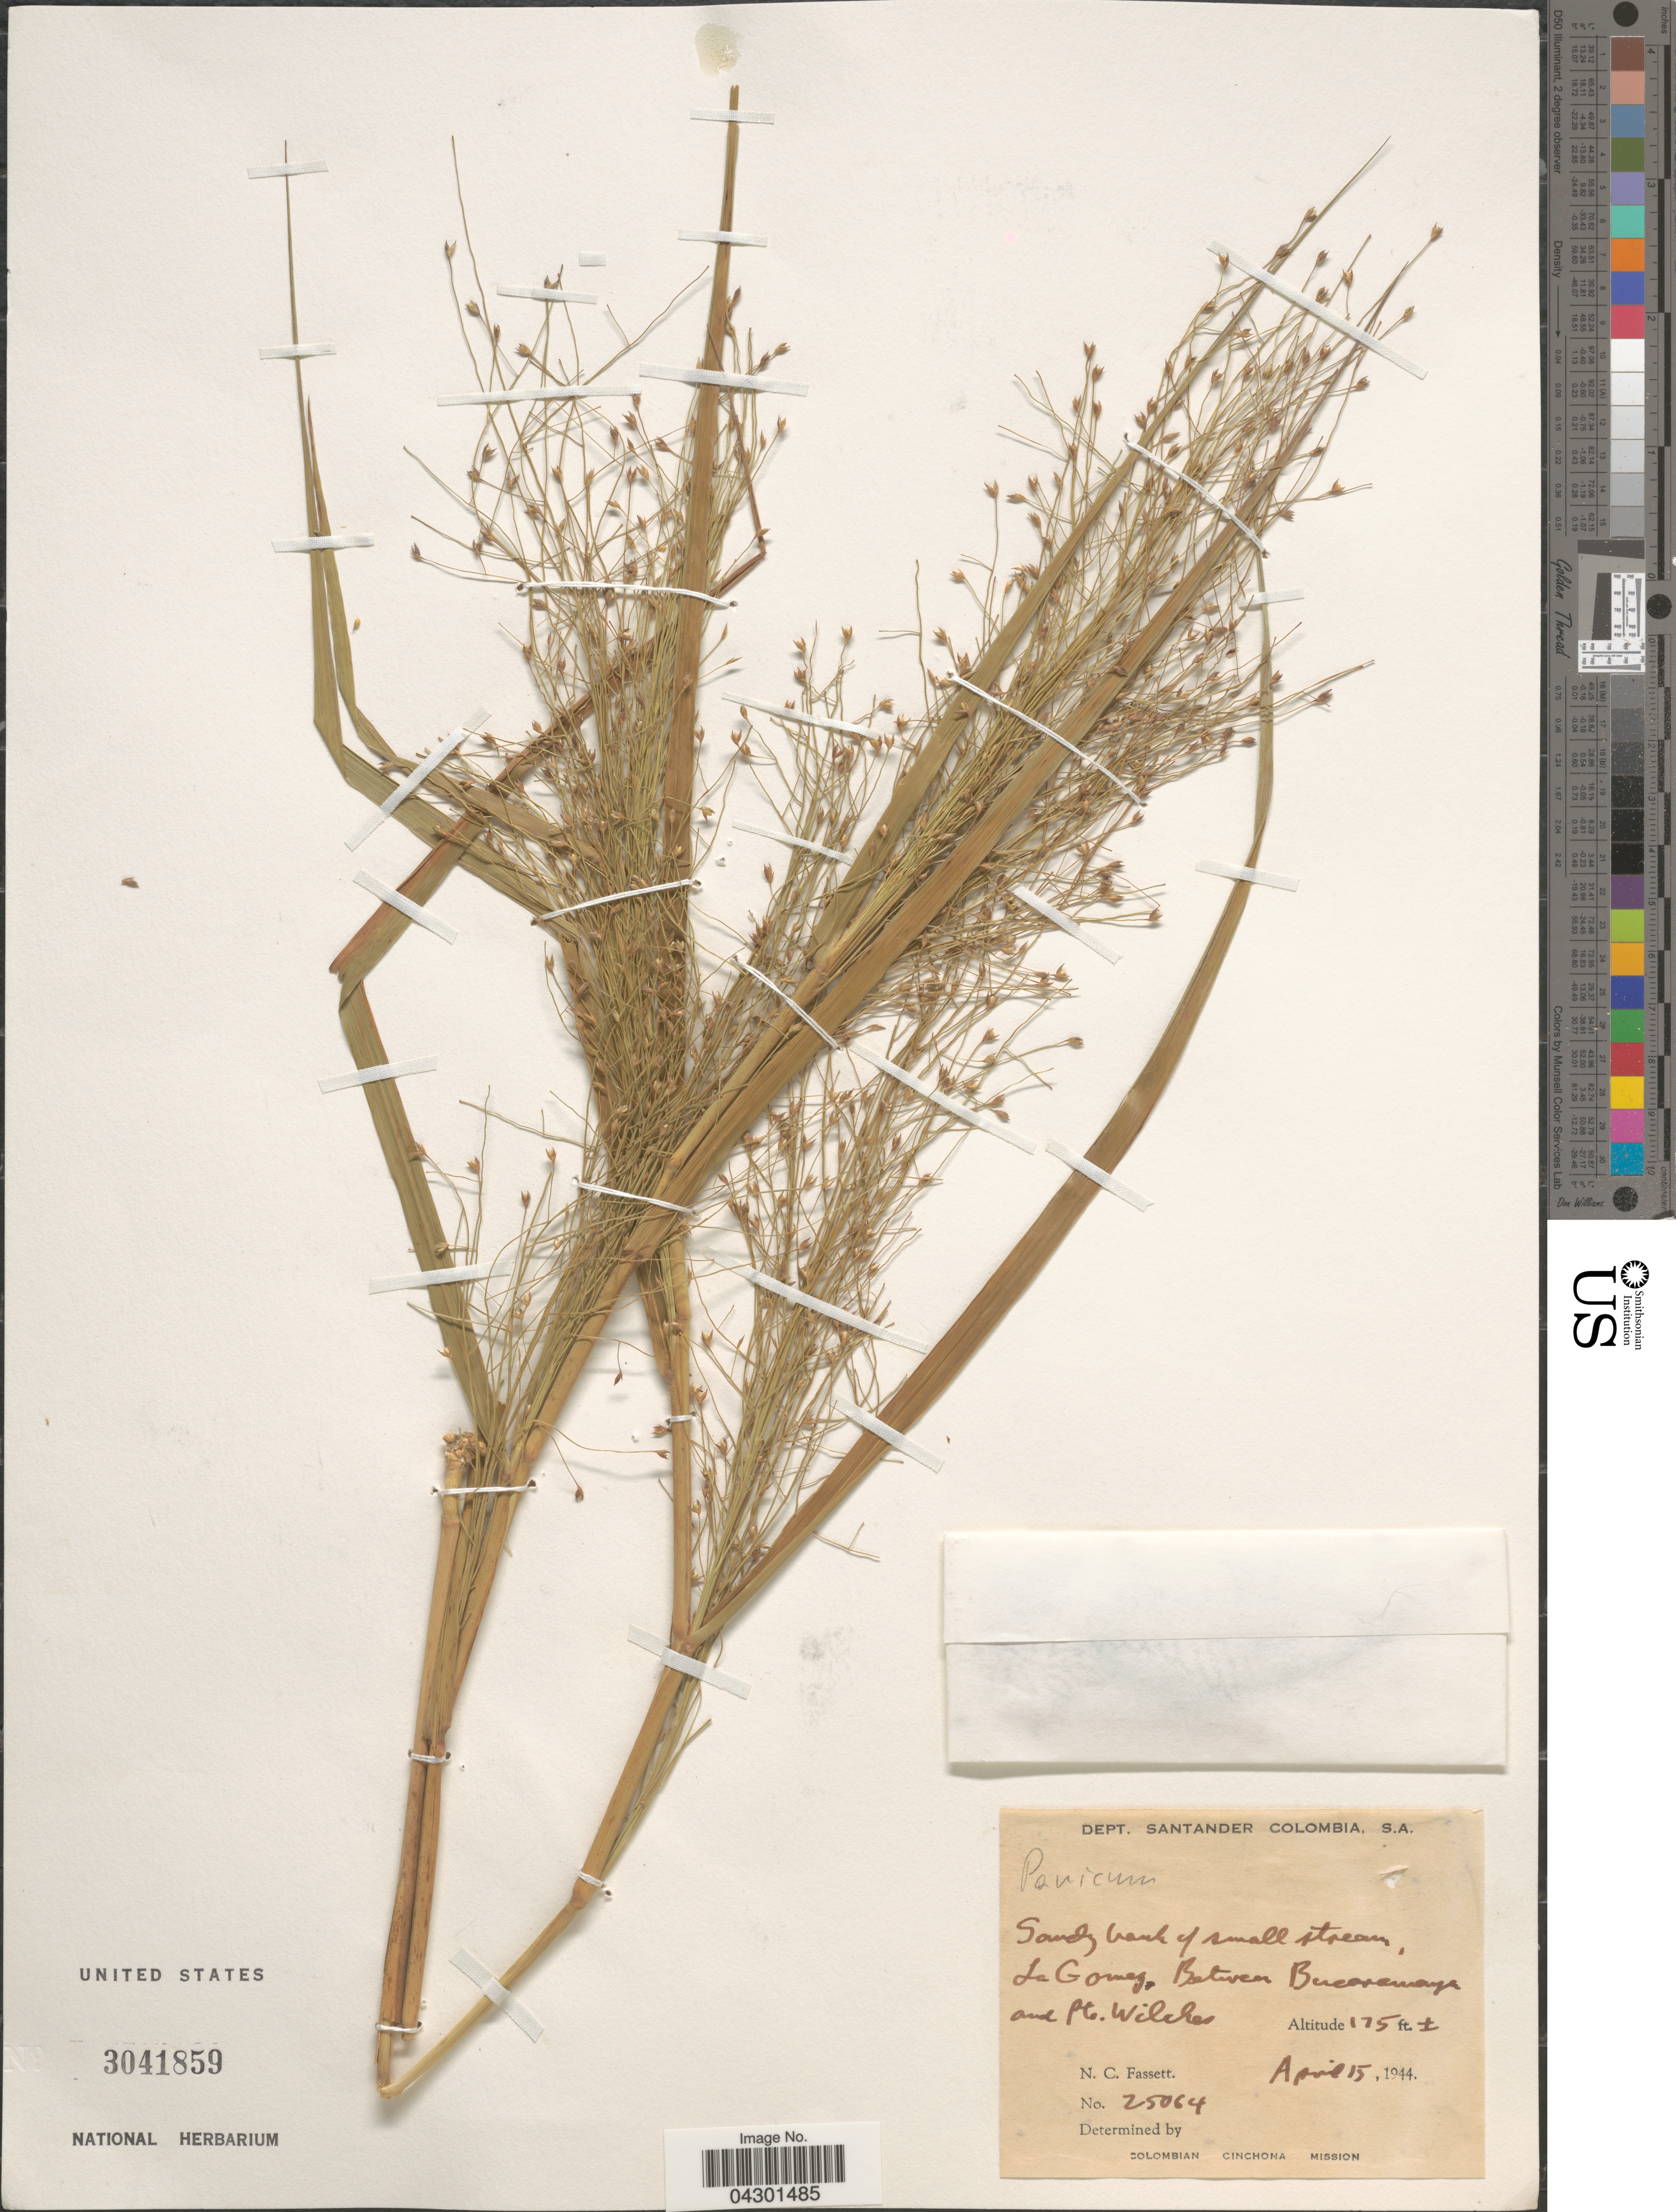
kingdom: Plantae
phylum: Tracheophyta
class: Liliopsida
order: Poales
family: Poaceae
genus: Panicum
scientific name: Panicum sp.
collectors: N. C. Fassett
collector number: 25064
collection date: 1944-04-15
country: Colombia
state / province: Santander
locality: Dept. Santander. La Gomez. Between Bucaramanga and Pt. Wilches. Colombian Cinchona Mission.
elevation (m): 53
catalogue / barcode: US 3041859